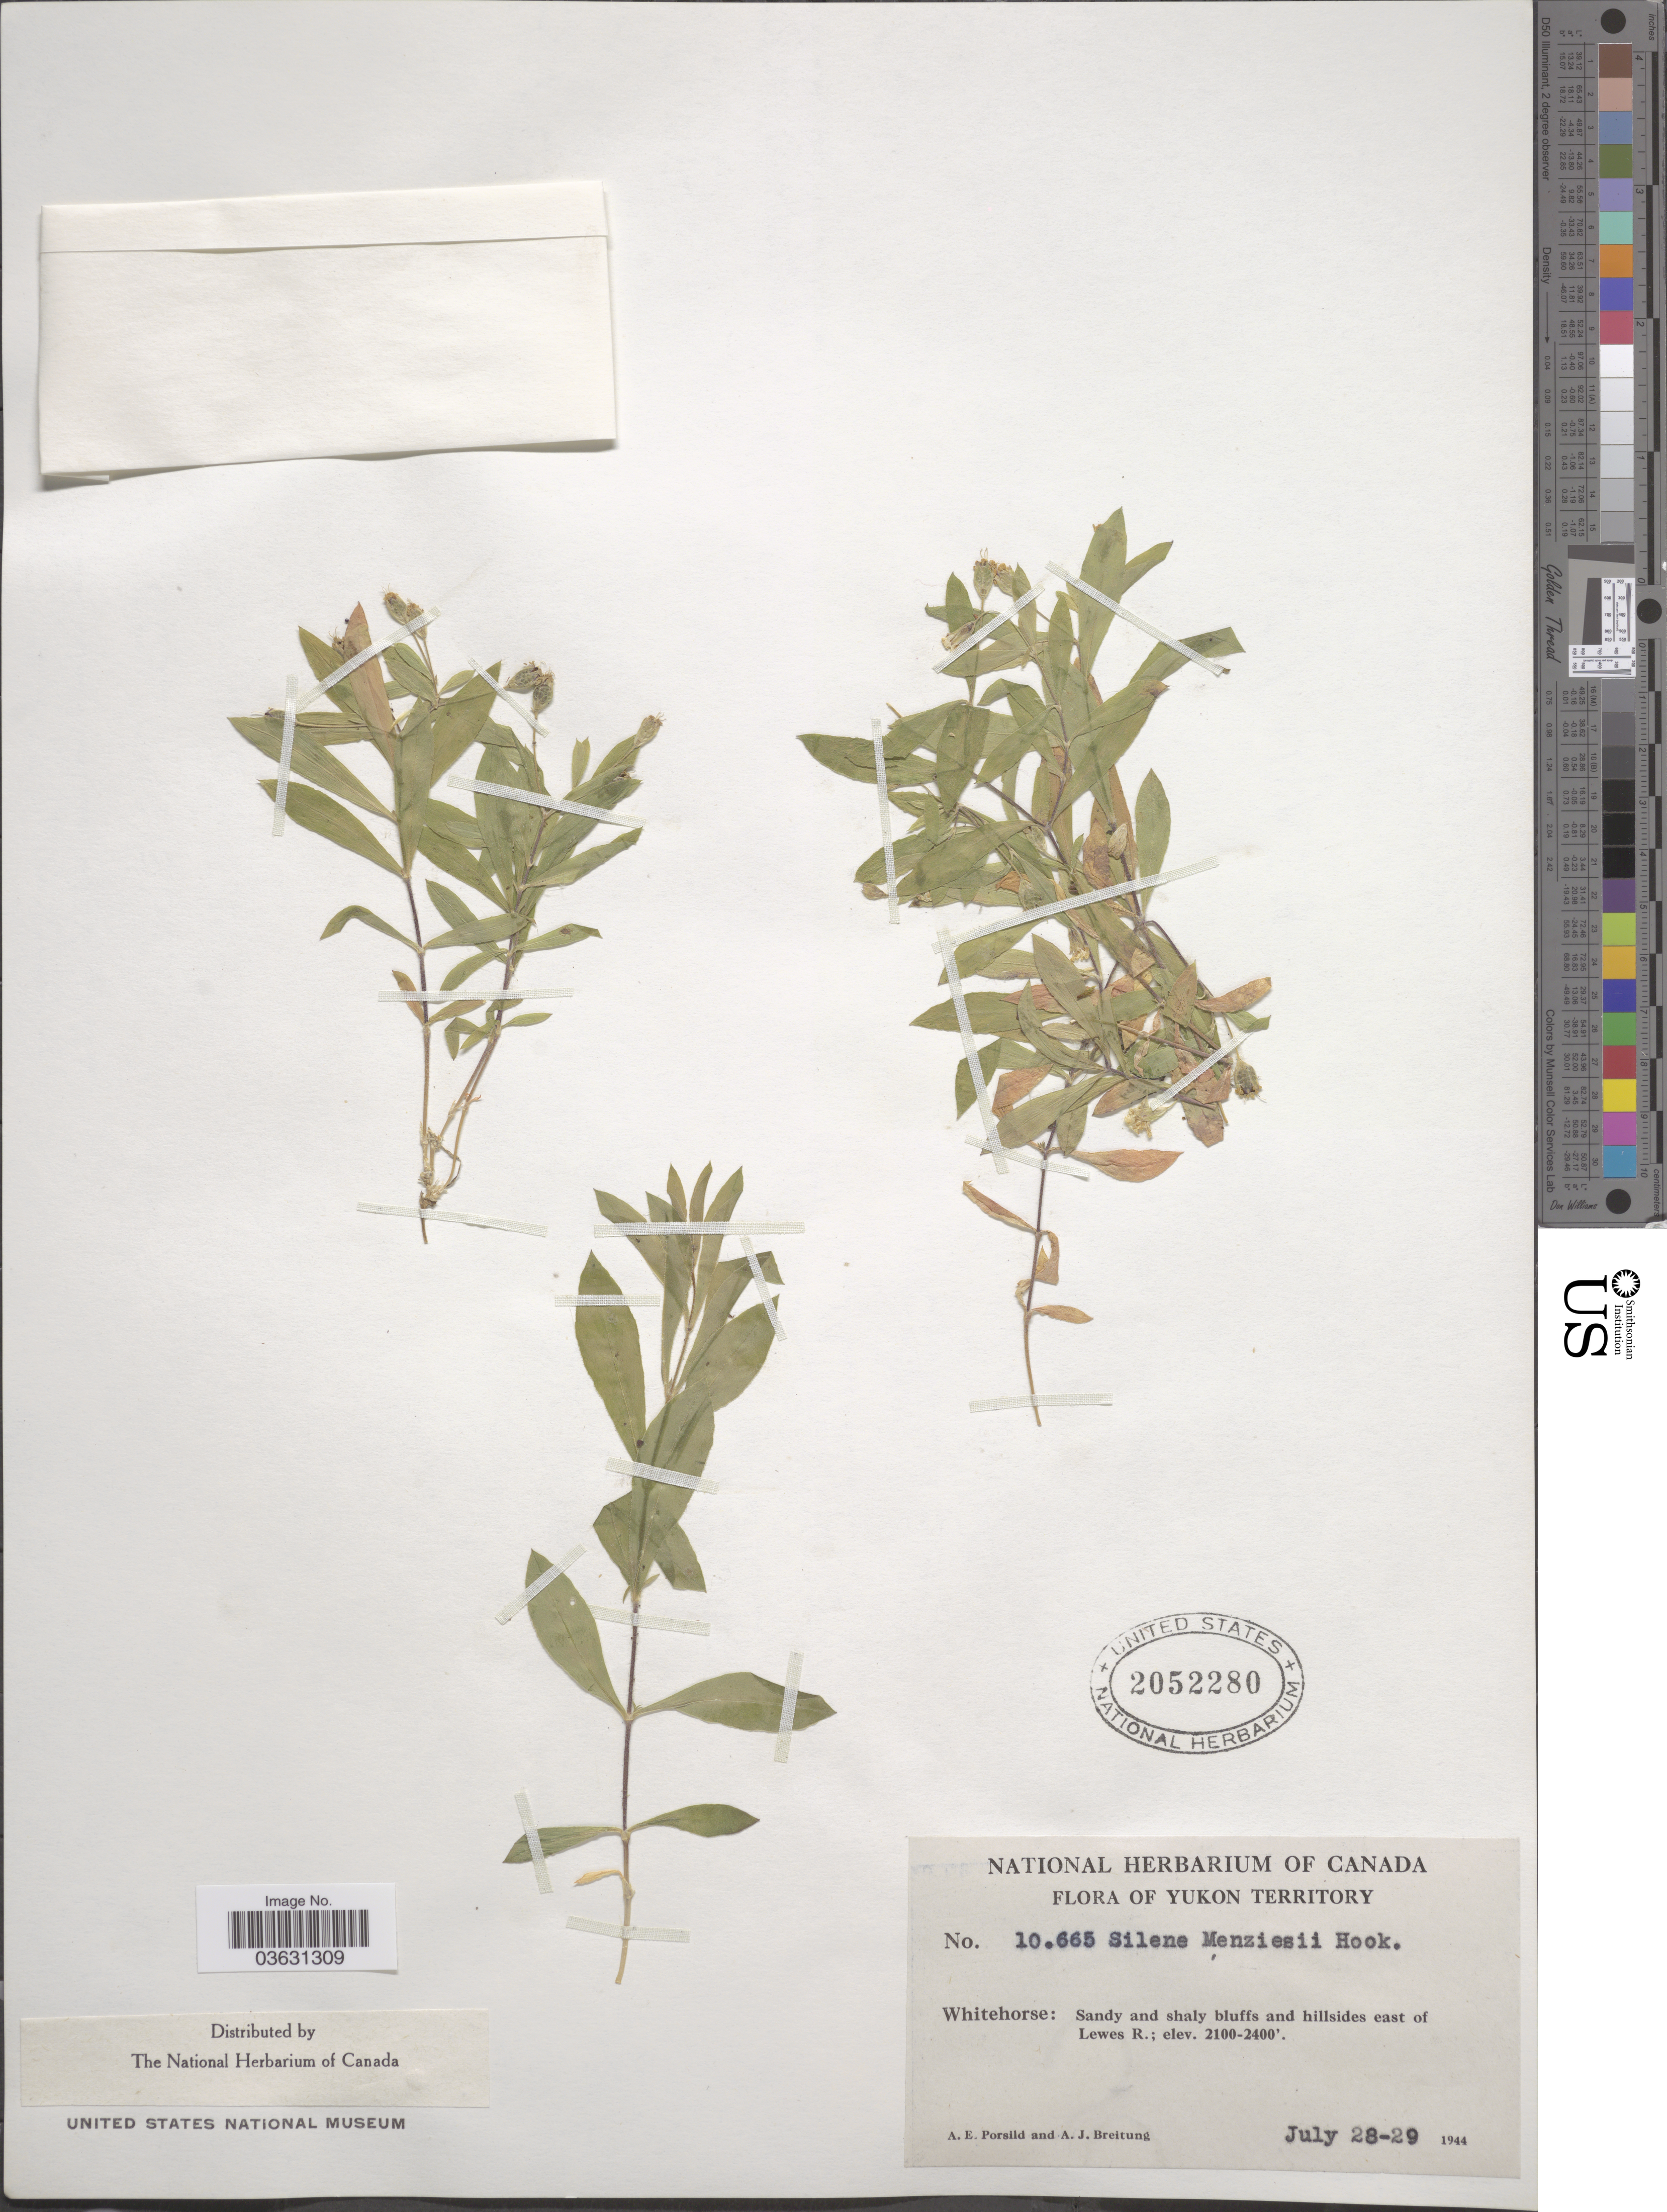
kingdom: Plantae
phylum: Tracheophyta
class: Magnoliopsida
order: Caryophyllales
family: Caryophyllaceae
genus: Silene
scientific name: Silene menziesii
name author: Hook.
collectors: A. E. Porsild & A. Breitung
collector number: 10665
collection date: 1944-07-28/1944-07-29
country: Canada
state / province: Yukon Territory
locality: Whitehorse: Sandy and shaly bluffs and hillsides east of Lewes R.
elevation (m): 640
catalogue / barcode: US 2052280